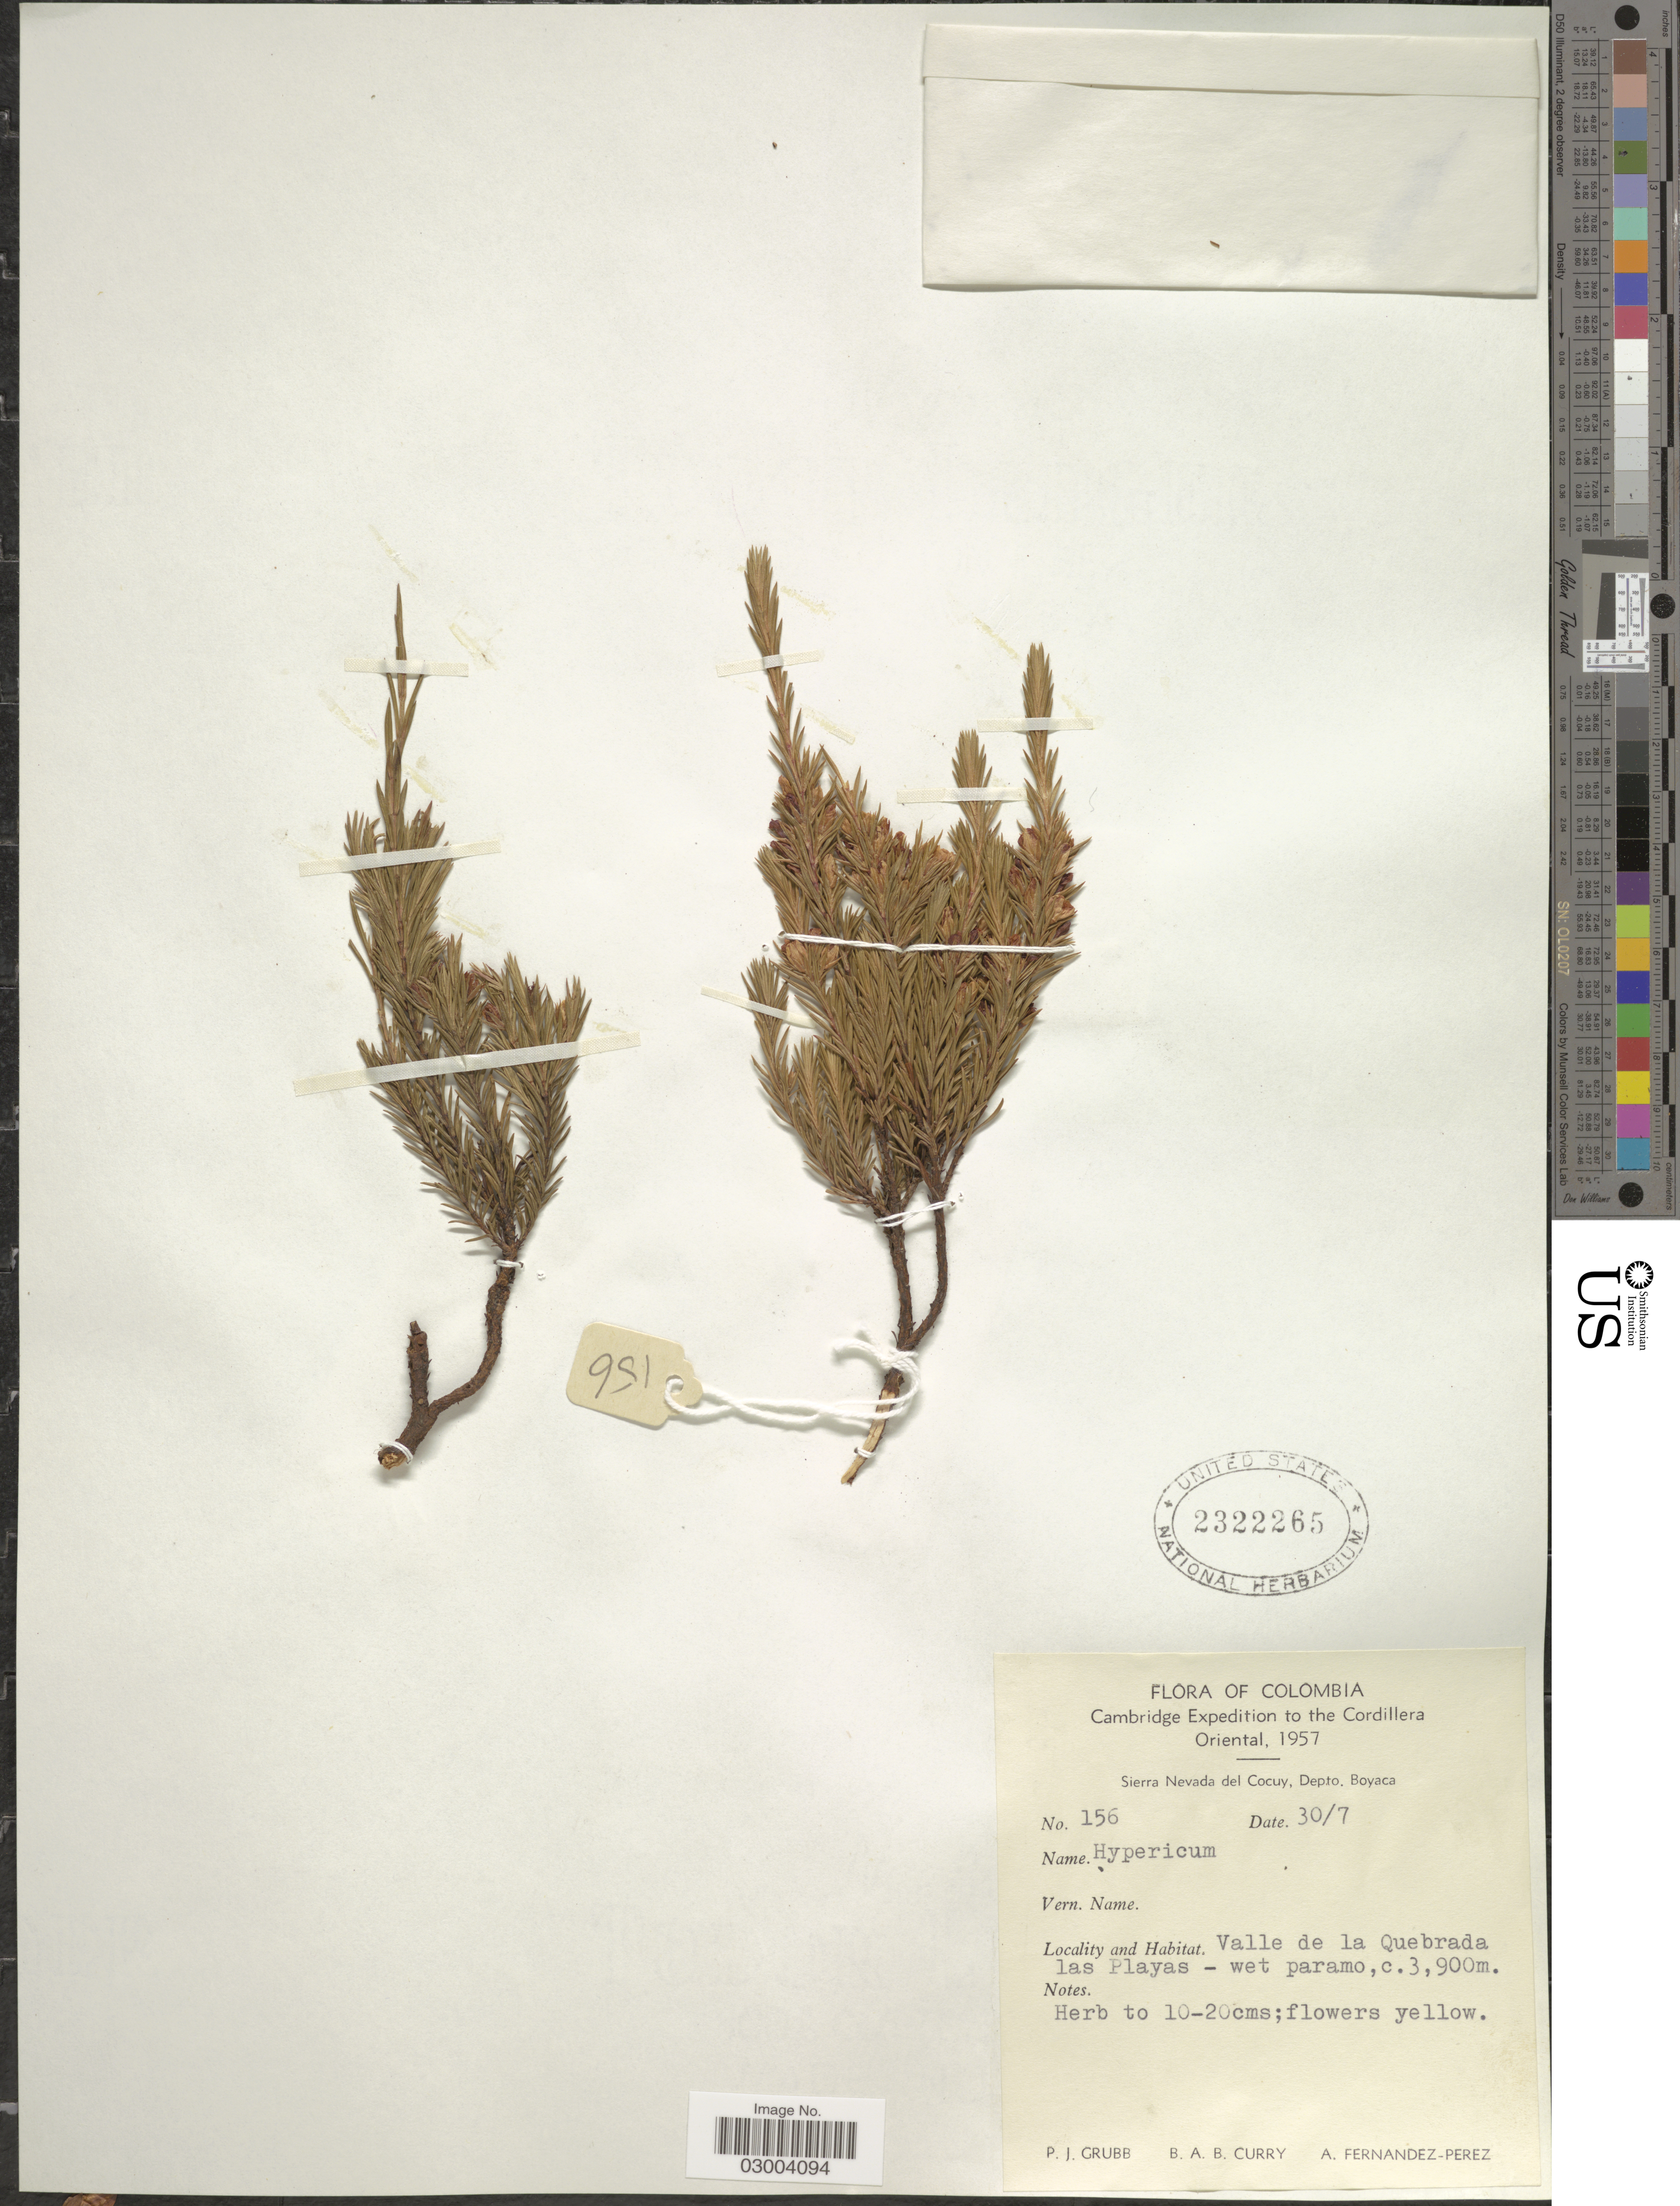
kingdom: Plantae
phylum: Tracheophyta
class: Magnoliopsida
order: Malpighiales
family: Hypericaceae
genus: Hypericum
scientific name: Hypericum pseudobrathys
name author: Turcz.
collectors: P. J. Grubb, B. Curry & A. Fernández-Pérez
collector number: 156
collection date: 1957-07-30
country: Colombia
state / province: Boyacá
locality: Cambridge, to the Cordillera, Sierra Nevada del Cocuy, Depto. Boyaca, Valle de la Quebrada las Playas - wet paramo.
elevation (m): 3900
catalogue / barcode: US 2322265